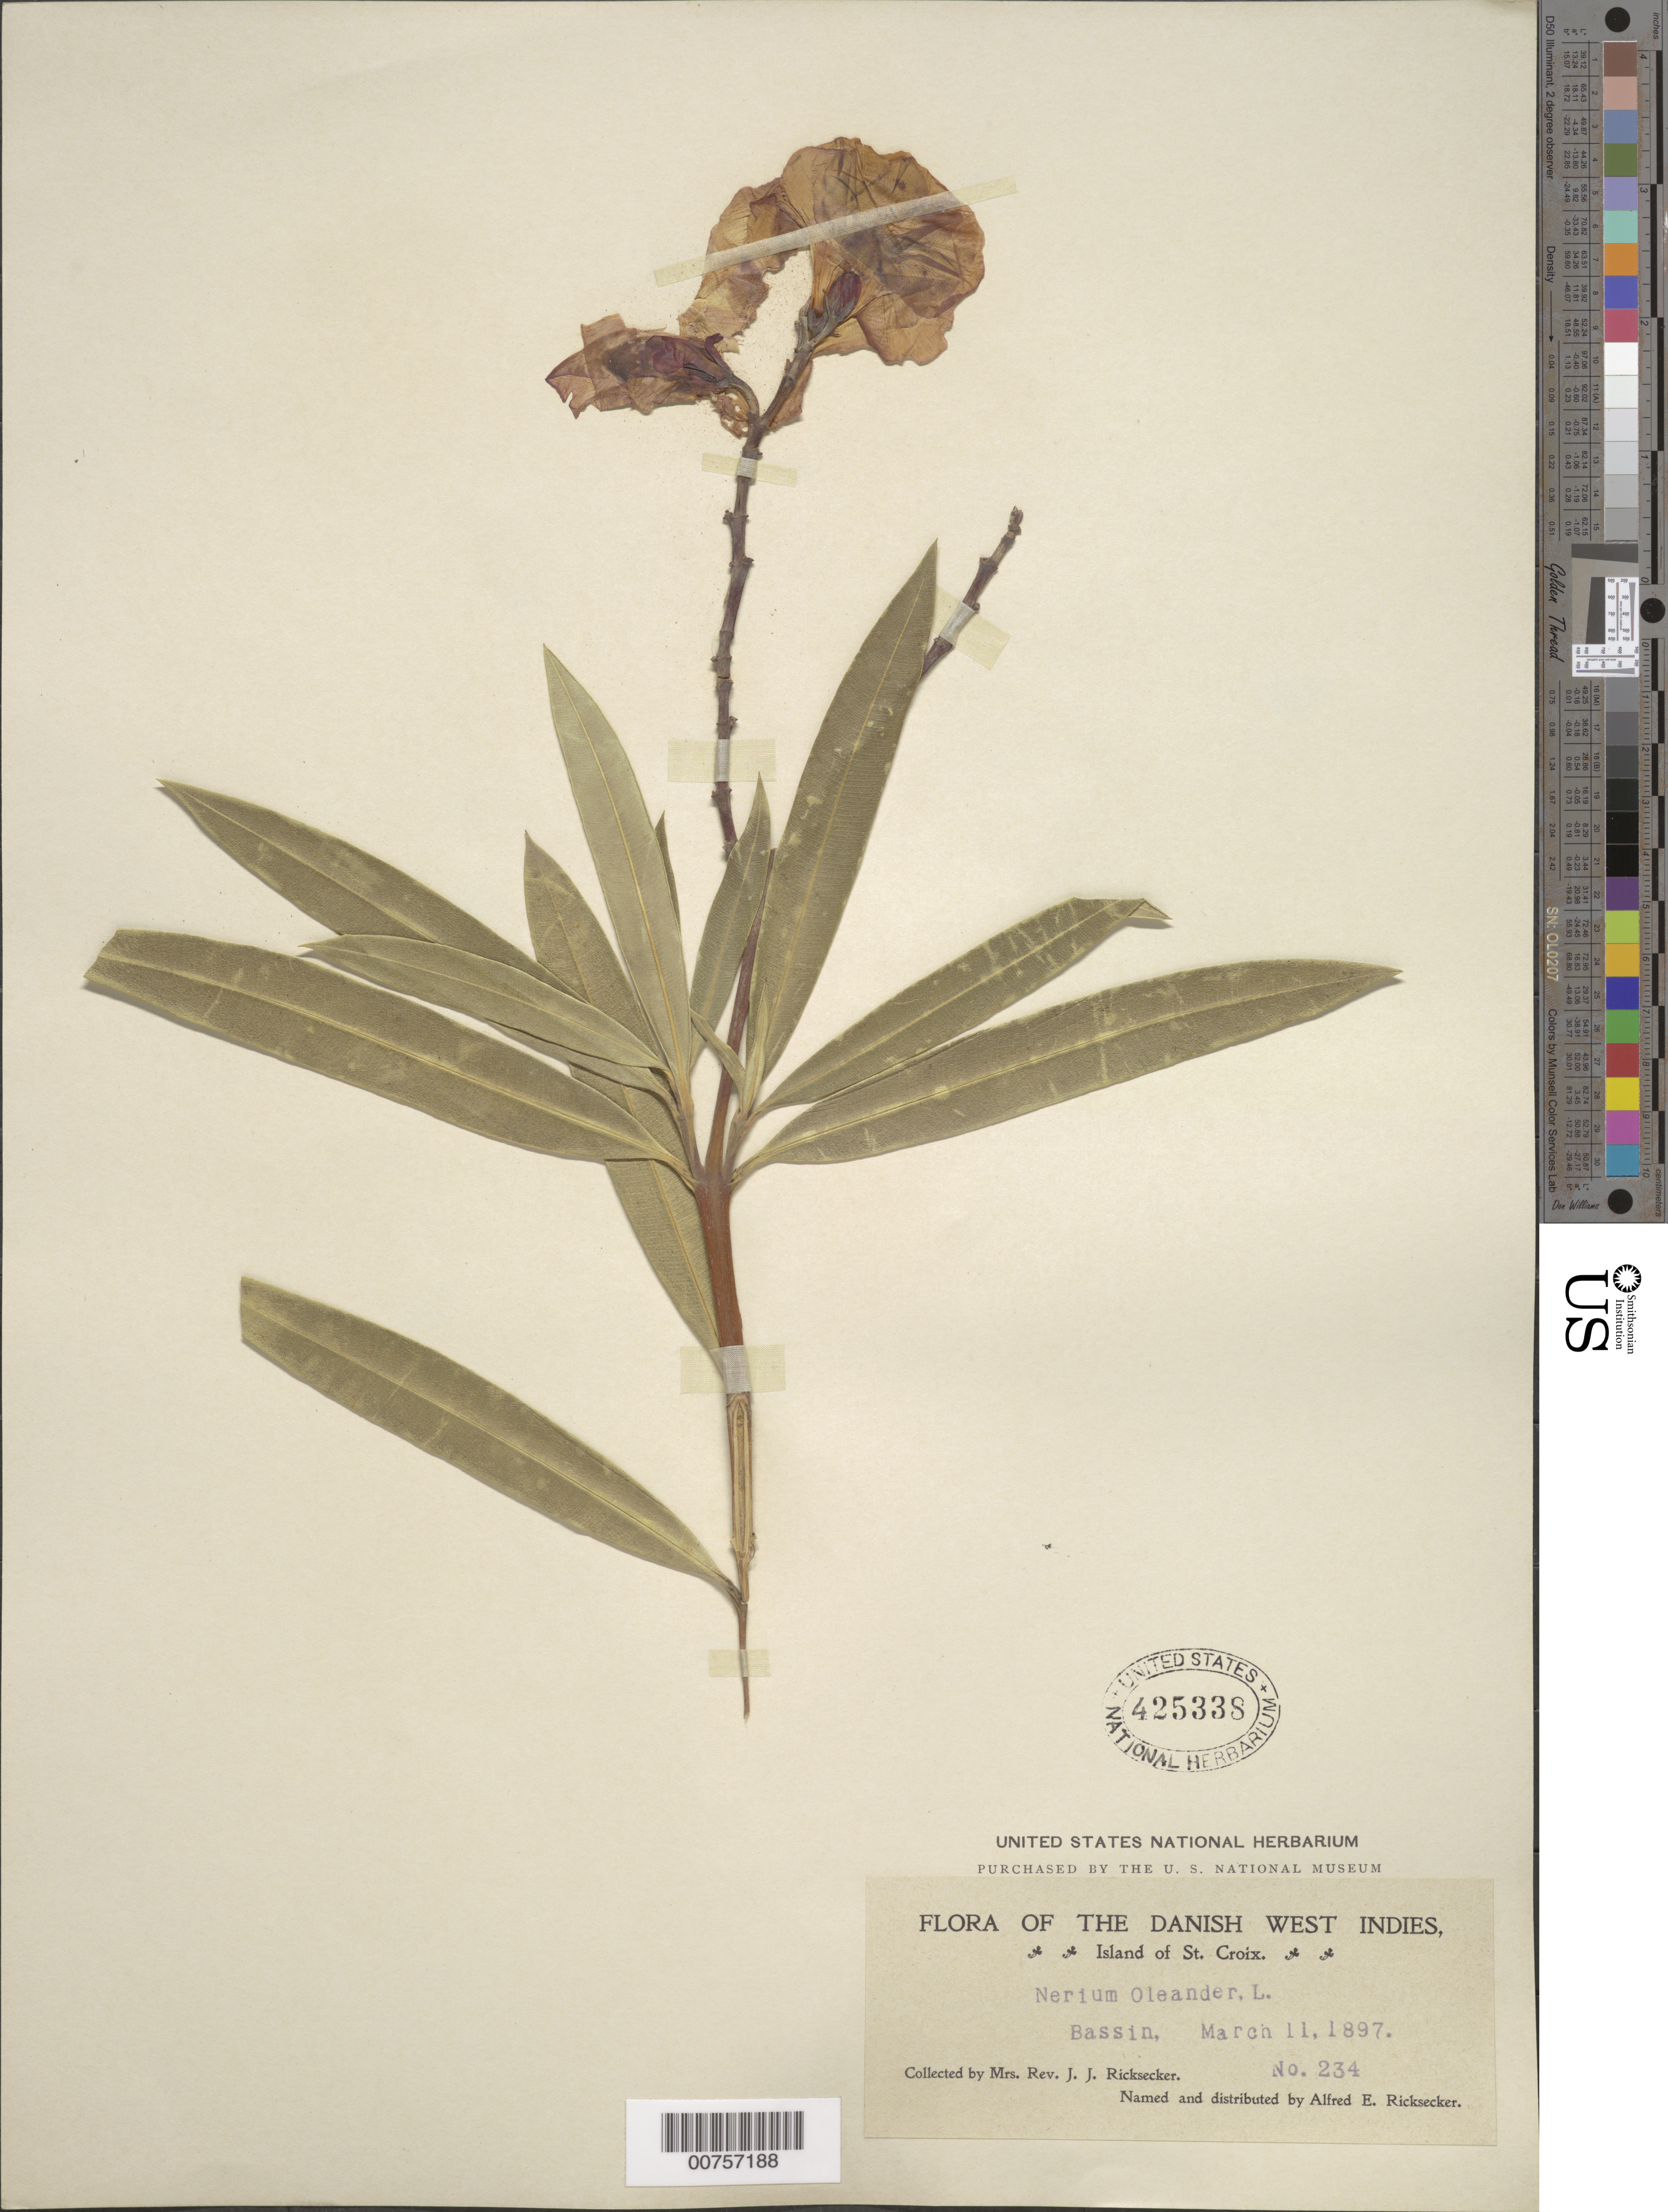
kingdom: Plantae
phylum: Tracheophyta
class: Magnoliopsida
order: Gentianales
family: Apocynaceae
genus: Nerium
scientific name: Nerium oleander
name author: L.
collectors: L. A. Ricksecker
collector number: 234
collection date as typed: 11 Mar 1897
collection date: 1897-03-11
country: U.S. Virgin Islands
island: St. Croix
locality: Bassin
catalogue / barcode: US 425338